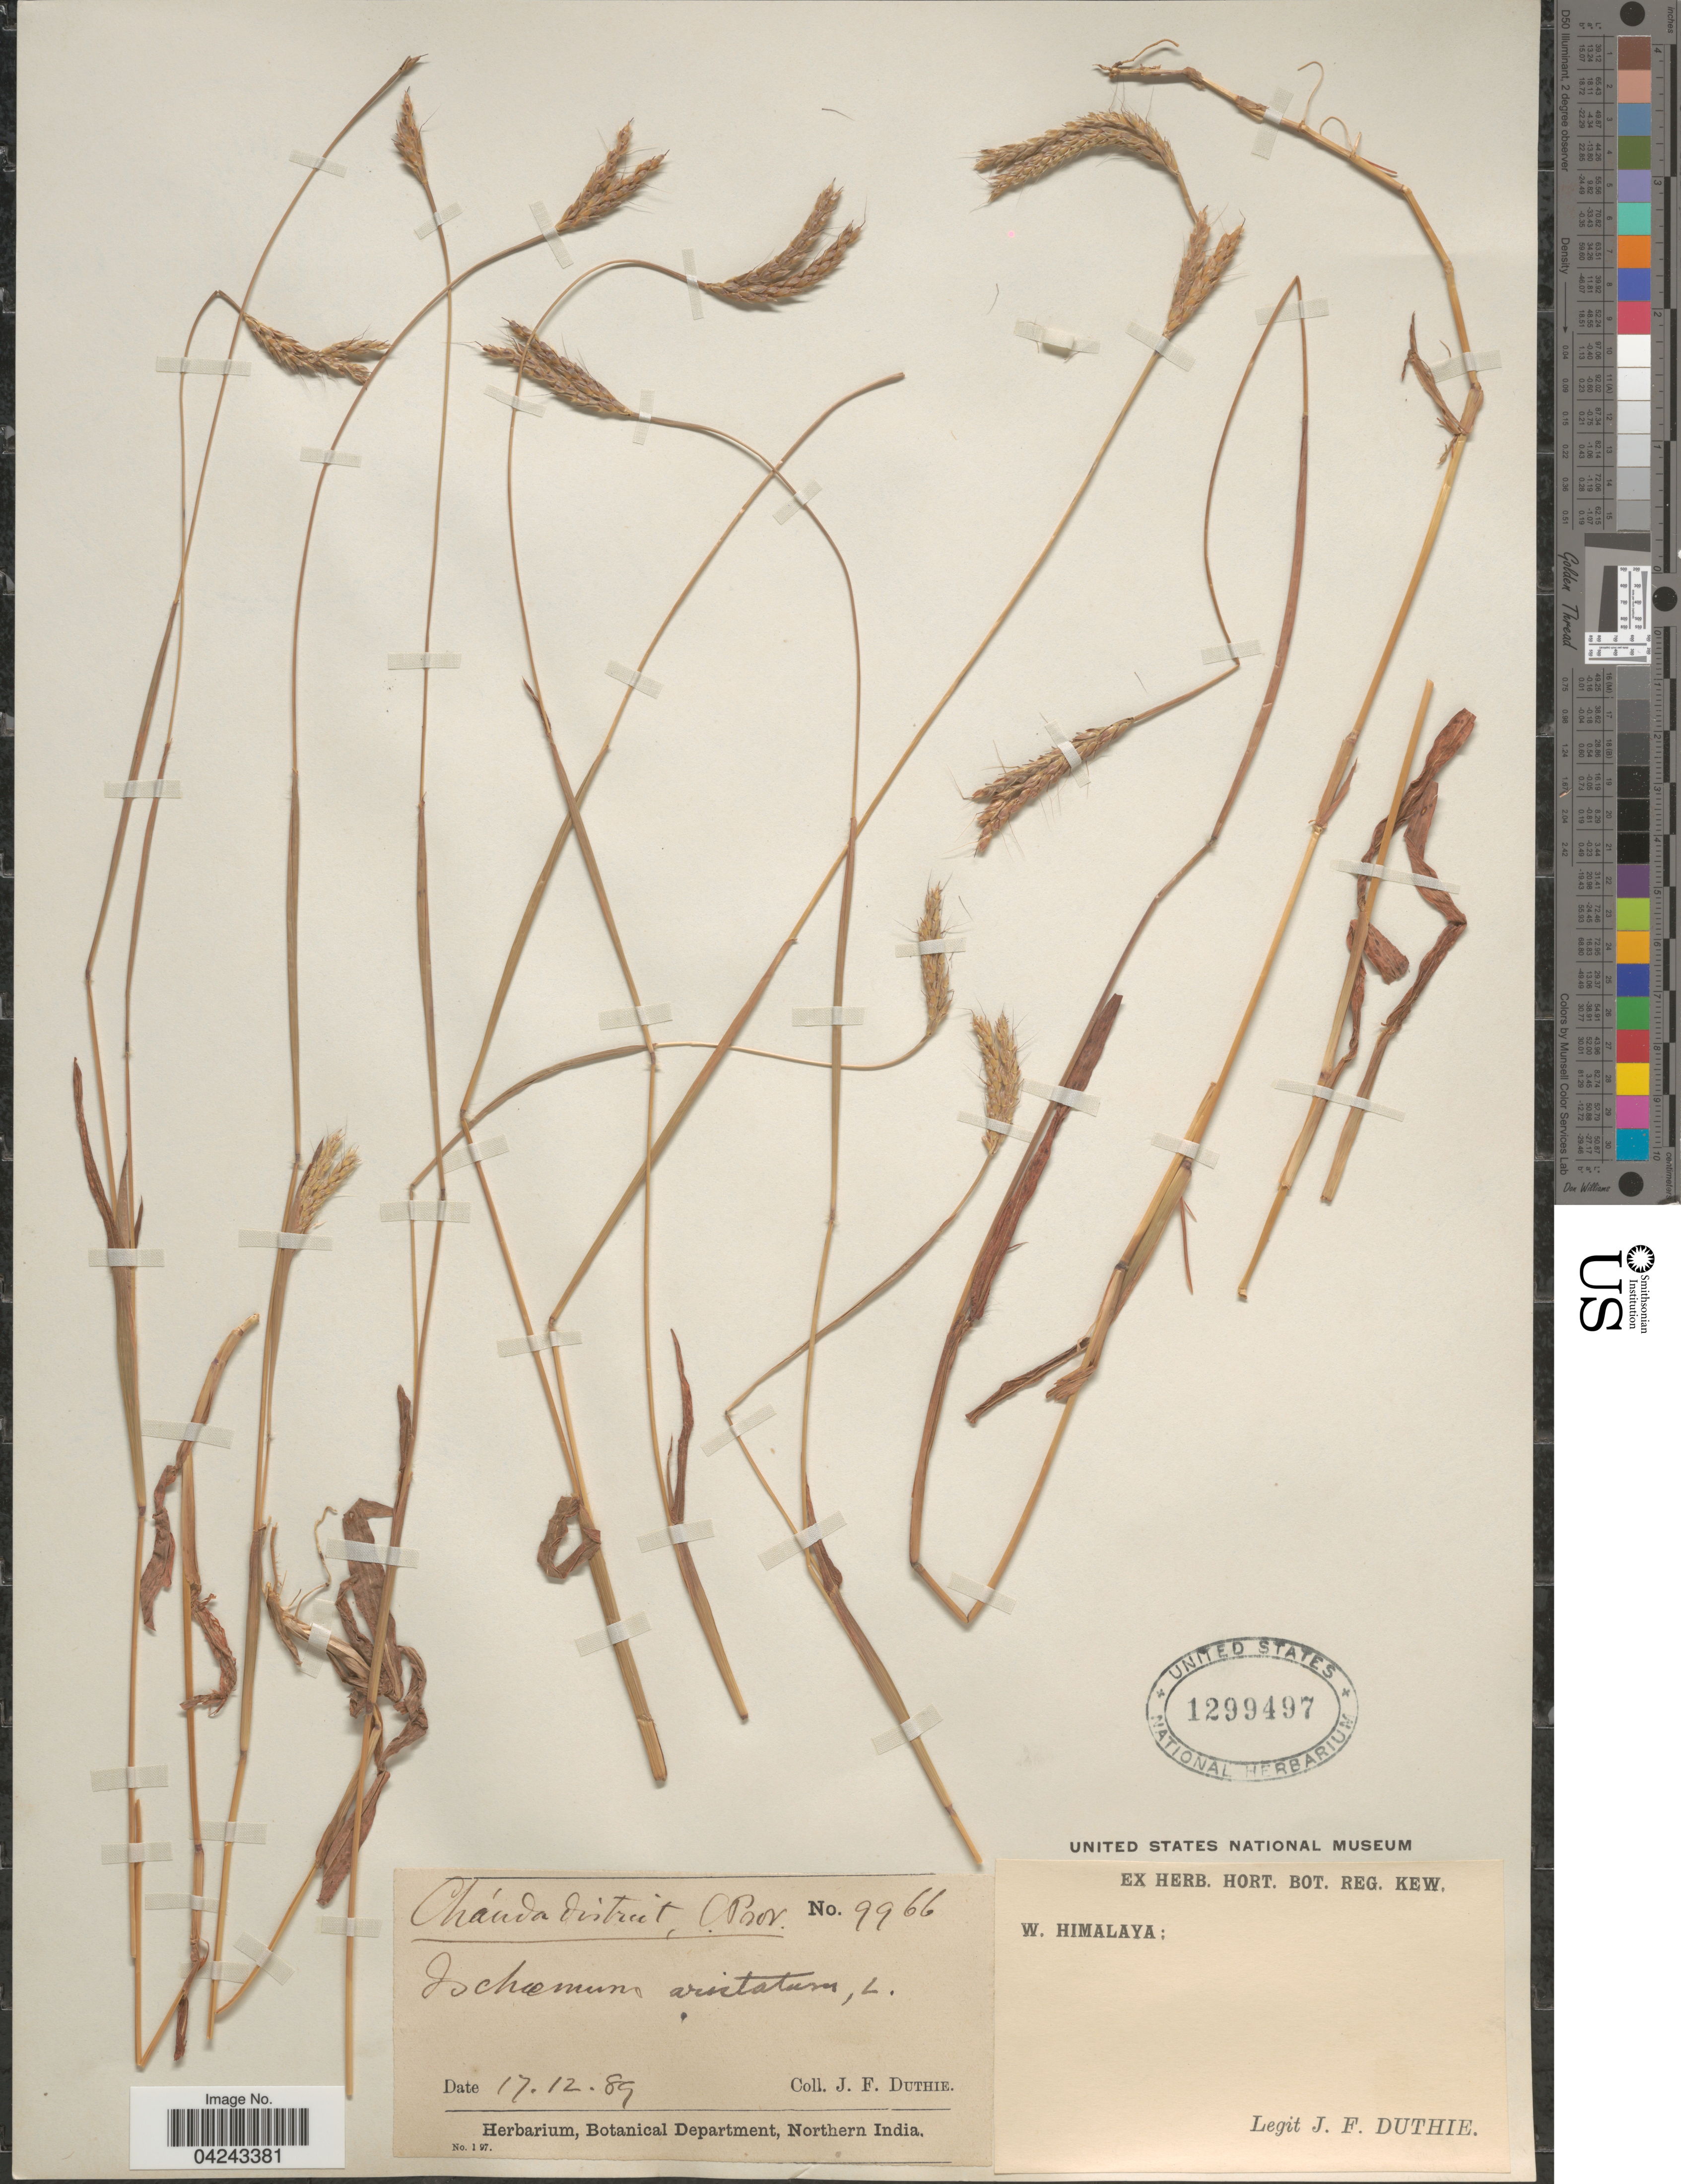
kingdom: Plantae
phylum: Tracheophyta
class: Liliopsida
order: Poales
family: Poaceae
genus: Ischaemum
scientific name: Ischaemum ciliare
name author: Retz.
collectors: J. F. Duthie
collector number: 9966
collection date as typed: Transcribed d/m/y: 17/12/89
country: India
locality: Chánda district, C. Prov. W. Himalaya.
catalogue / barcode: US 1299497